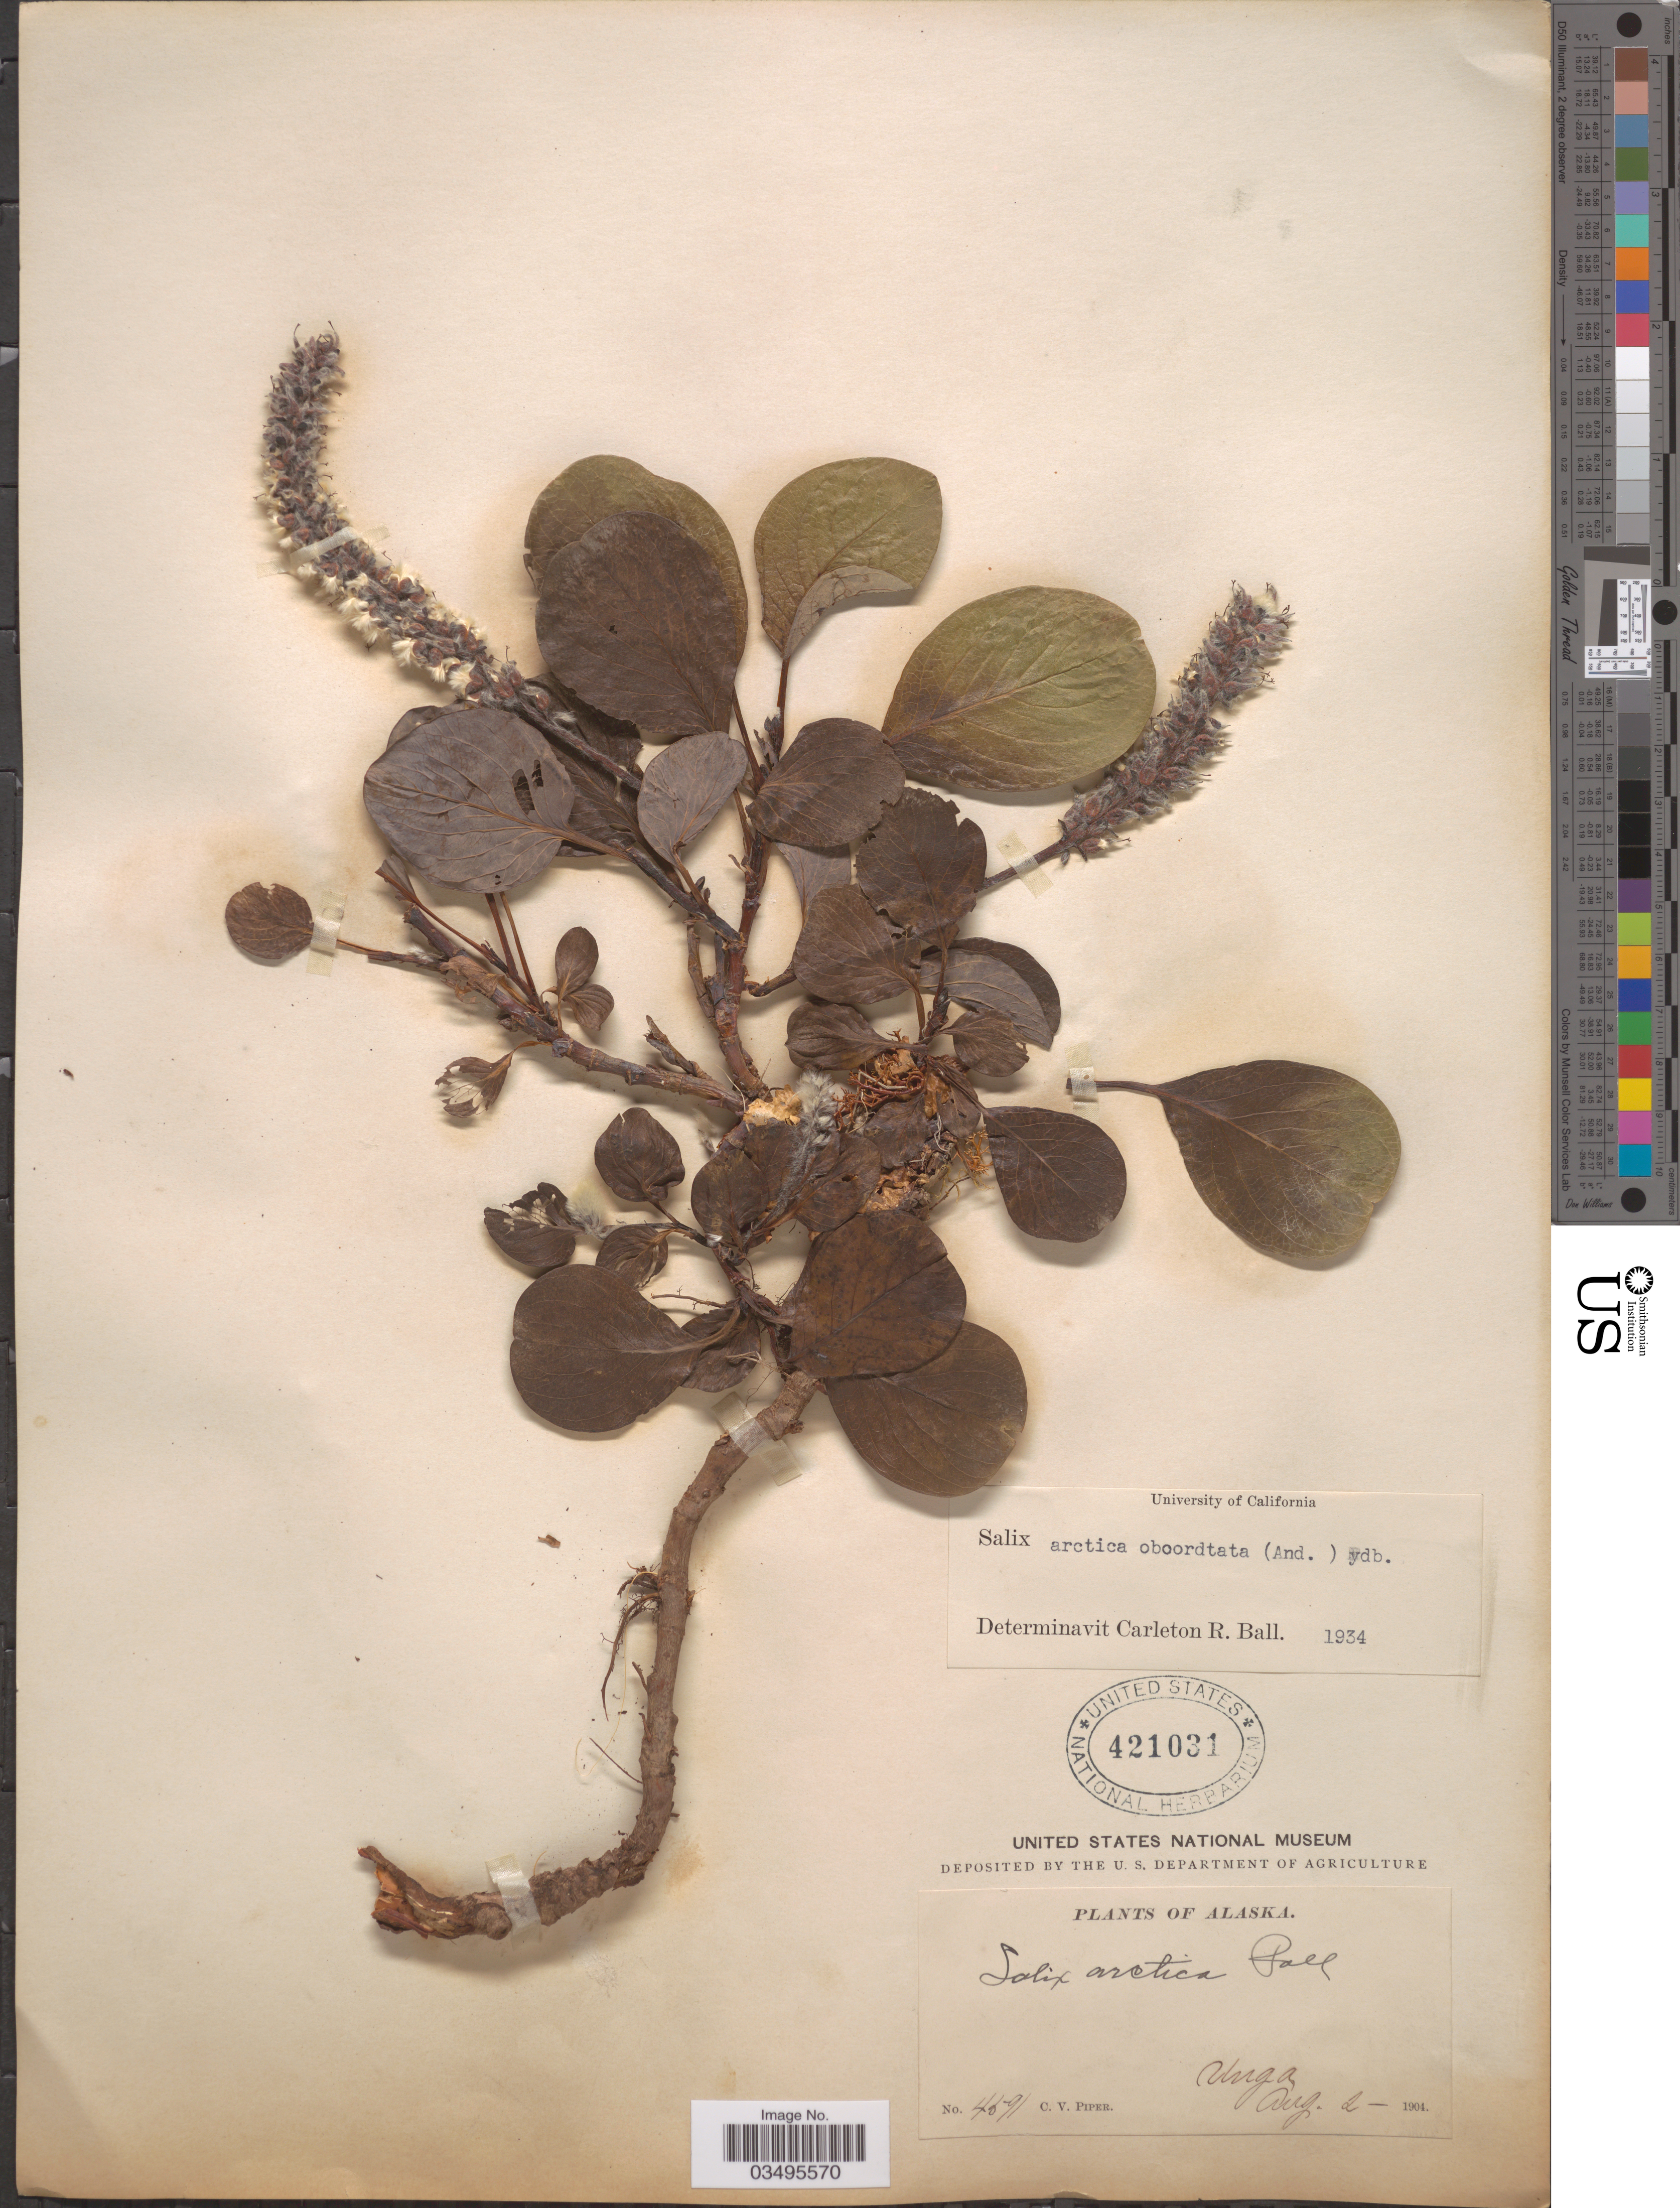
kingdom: Plantae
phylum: Tracheophyta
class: Magnoliopsida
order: Malpighiales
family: Salicaceae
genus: Salix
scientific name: Salix arctica var. obcordata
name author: (Andersson) Rydb.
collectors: C. V. Piper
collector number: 4591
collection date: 1904-08-02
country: United States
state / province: Alaska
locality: Unga.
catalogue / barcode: US 421031